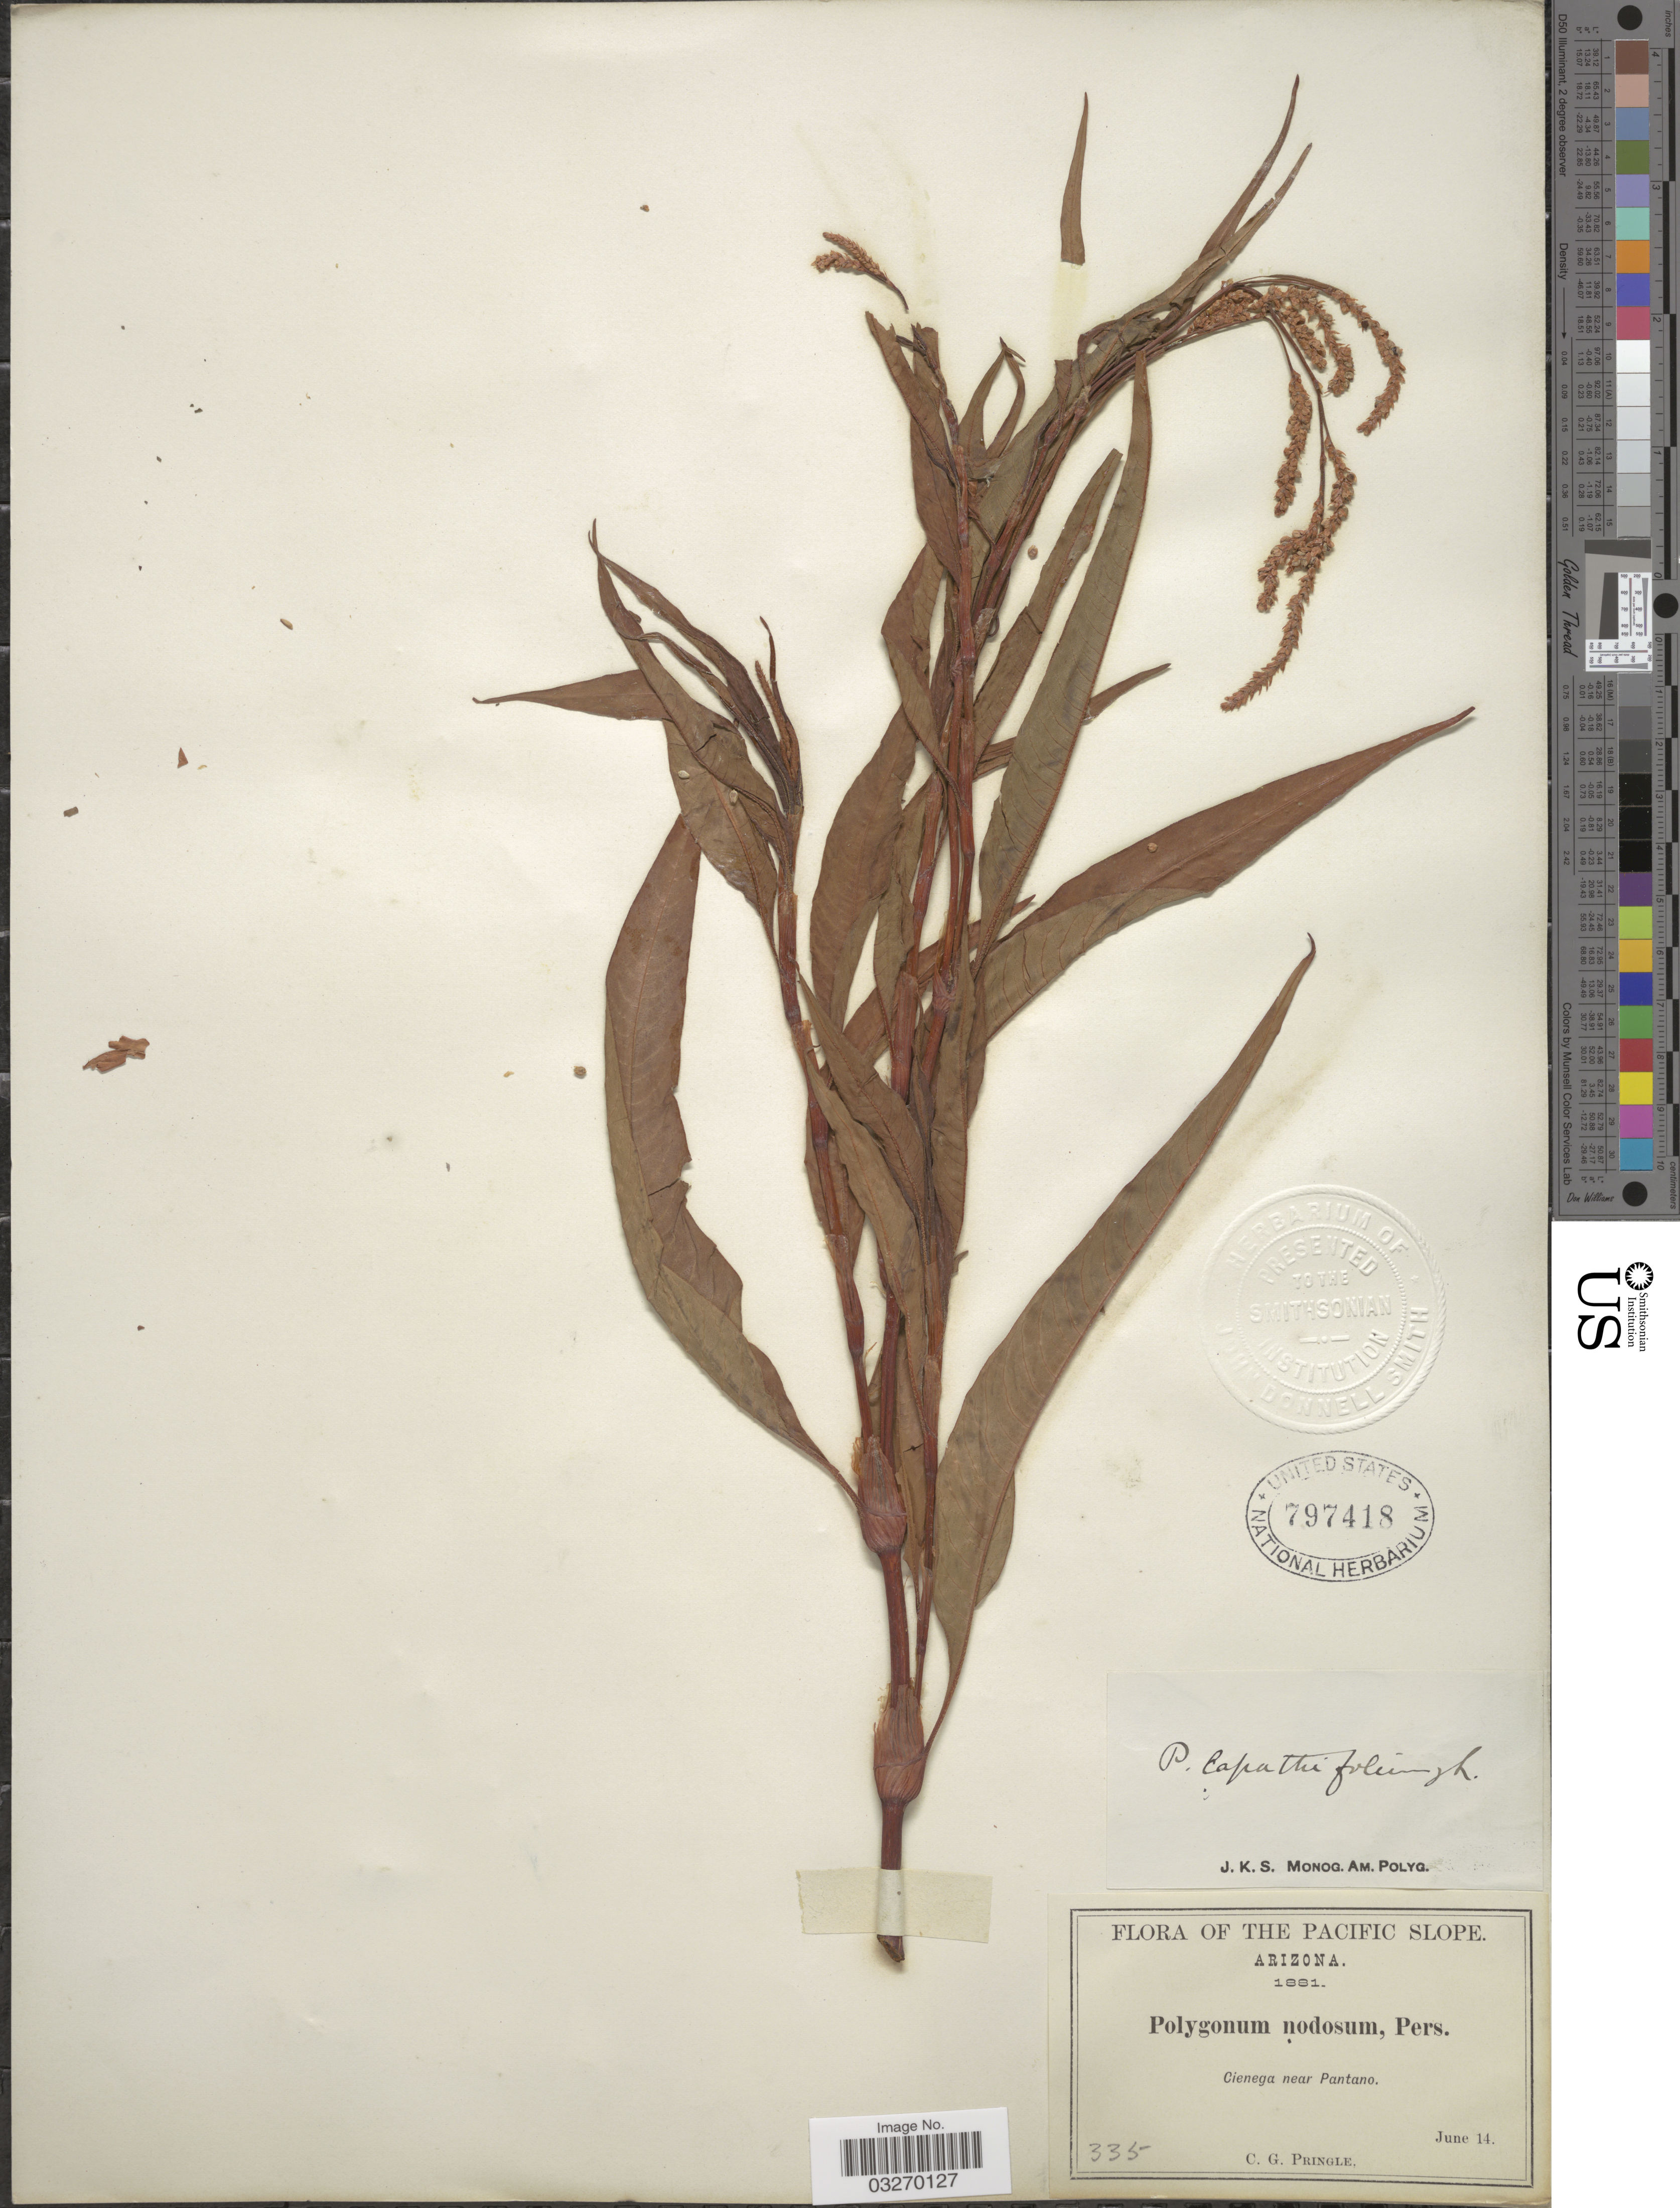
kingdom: Plantae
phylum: Tracheophyta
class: Magnoliopsida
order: Caryophyllales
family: Polygonaceae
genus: Persicaria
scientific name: Persicaria lapathifolia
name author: (L.) Delarbre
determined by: Atha, D. E.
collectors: C. G. Pringle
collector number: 335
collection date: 1881-06-14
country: United States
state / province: Arizona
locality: The Pacific Slope. Cienega near Pantano.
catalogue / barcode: US 797418